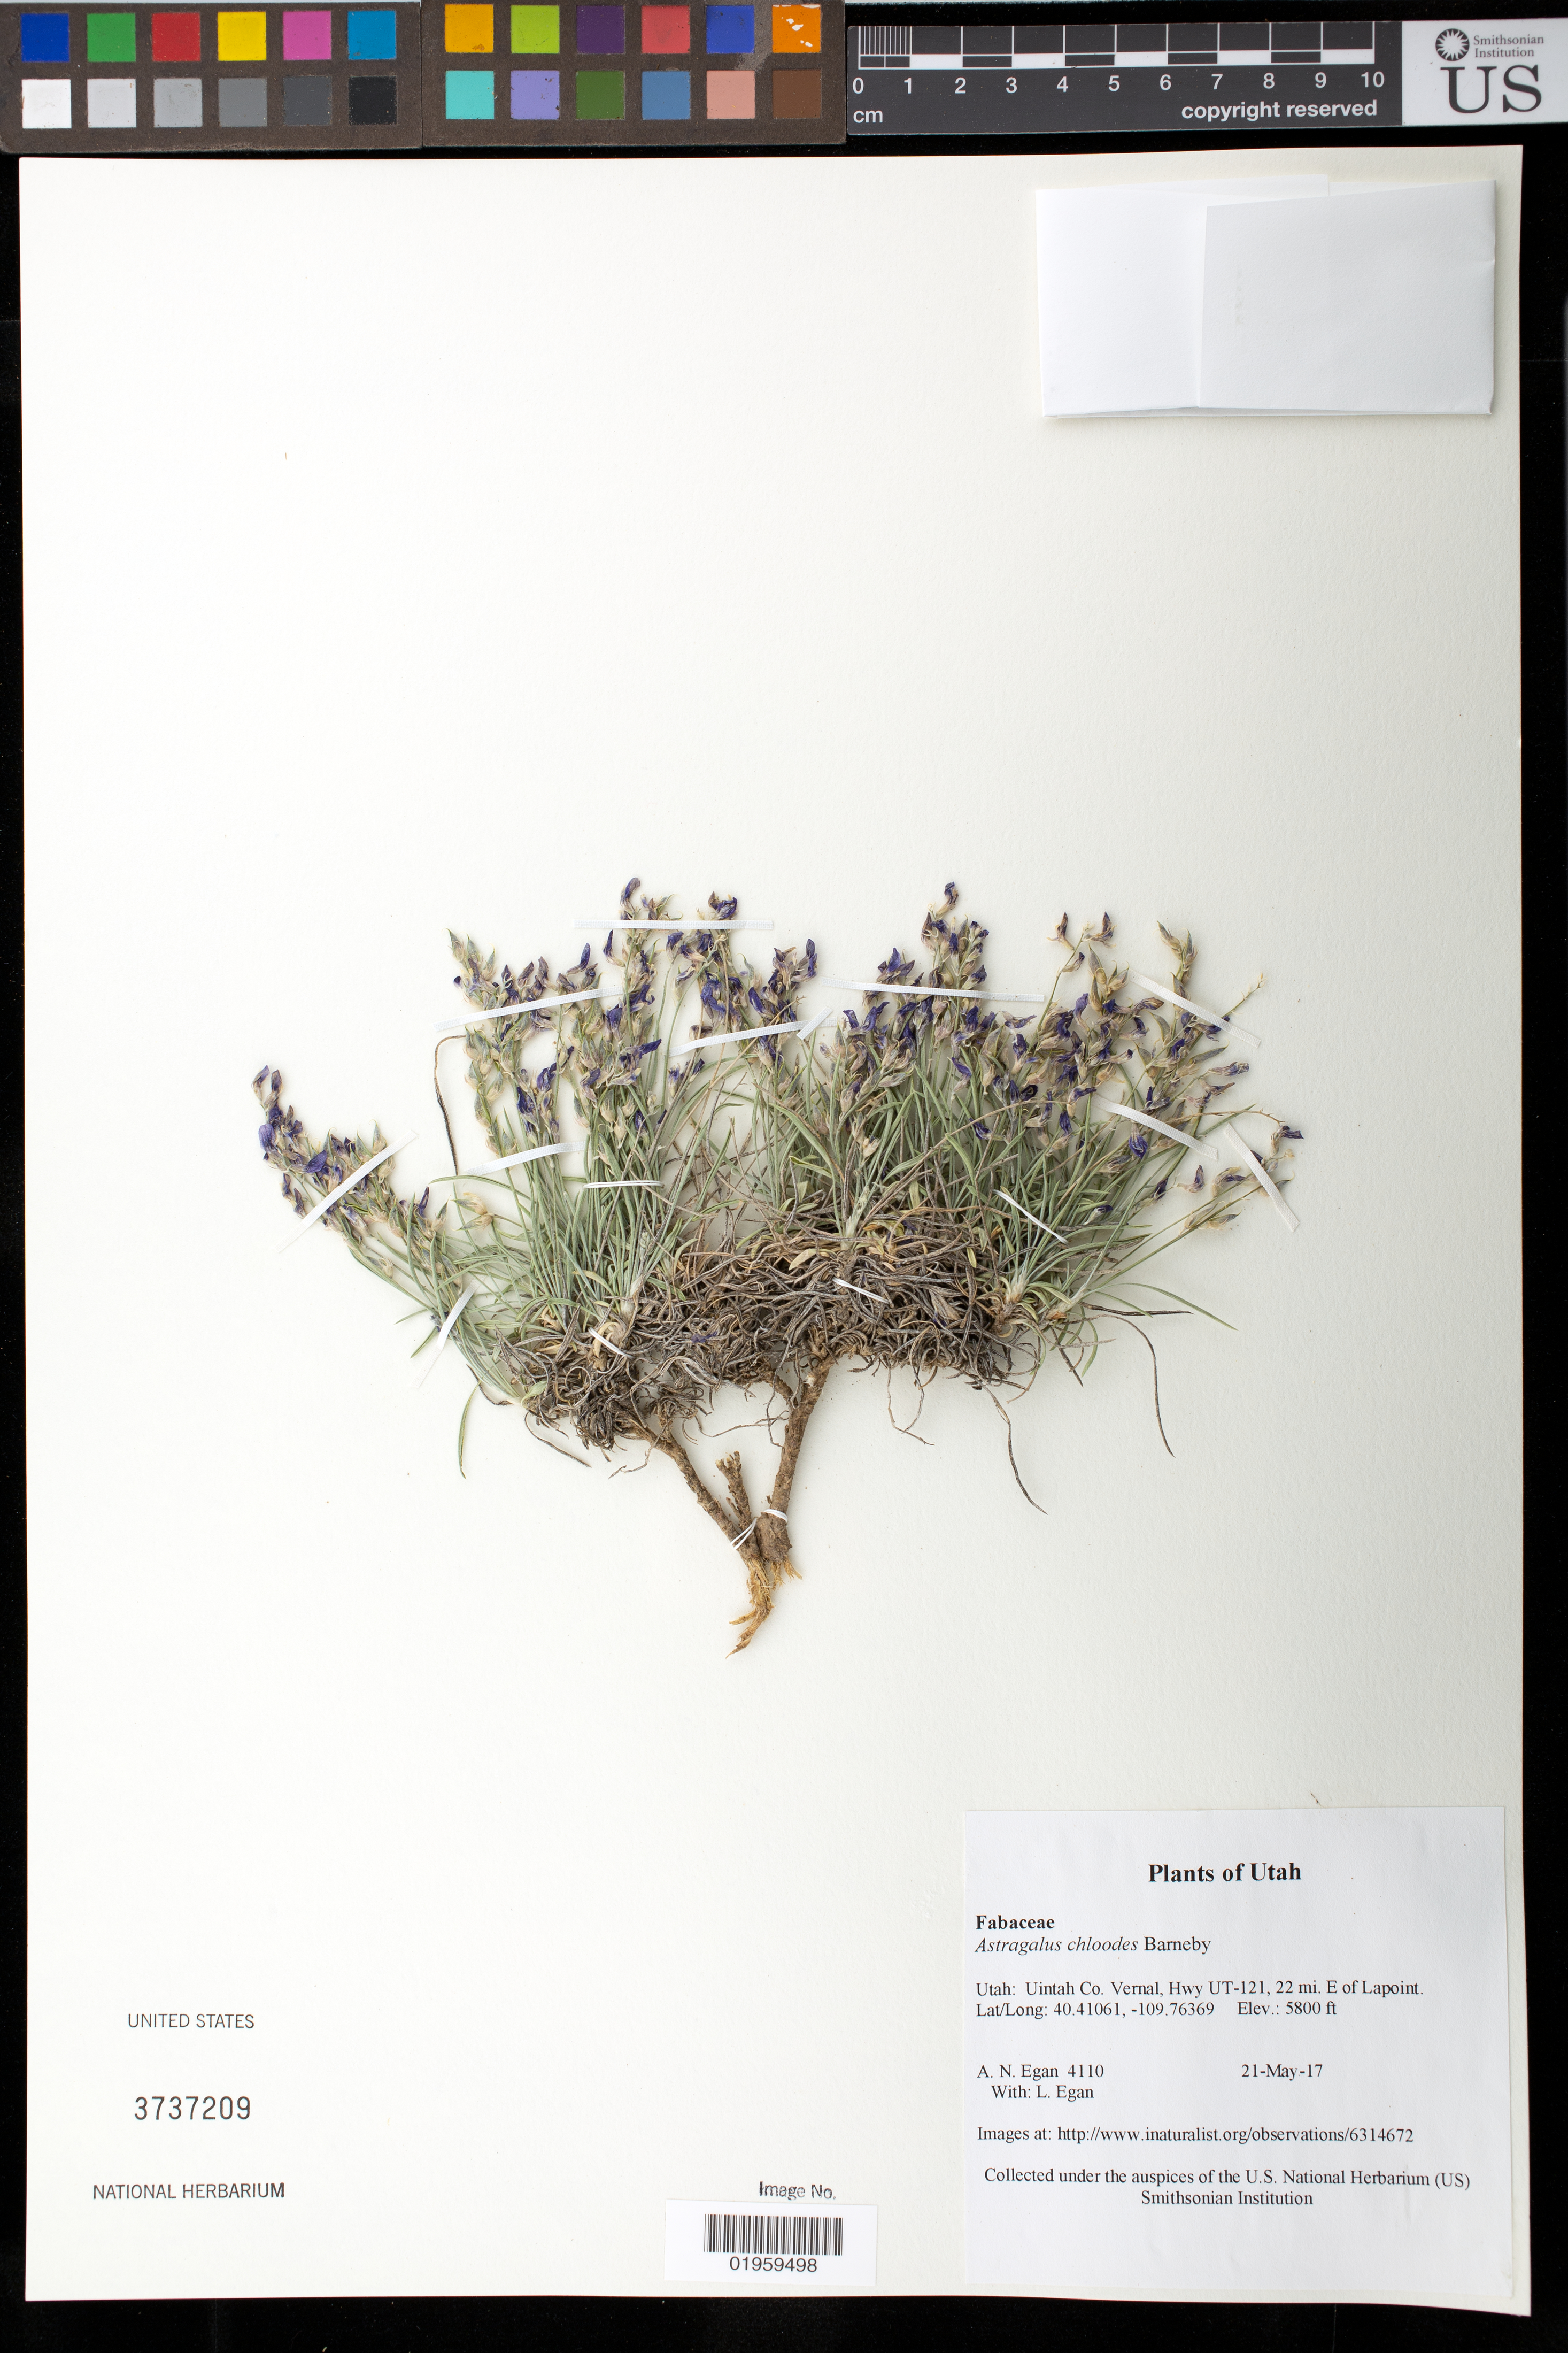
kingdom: Plantae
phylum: Tracheophyta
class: Magnoliopsida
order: Fabales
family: Fabaceae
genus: Astragalus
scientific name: Astragalus chloodes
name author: Barneby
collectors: A. N. Egan & L. Egan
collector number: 4110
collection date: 2017-05-21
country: United States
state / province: Utah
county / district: Uintah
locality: Vernal, Hwy UT-121, 22 mi. E of Lapoint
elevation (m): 1768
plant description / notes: http://www.inaturalist.org/observations/6314672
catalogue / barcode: US 3737209